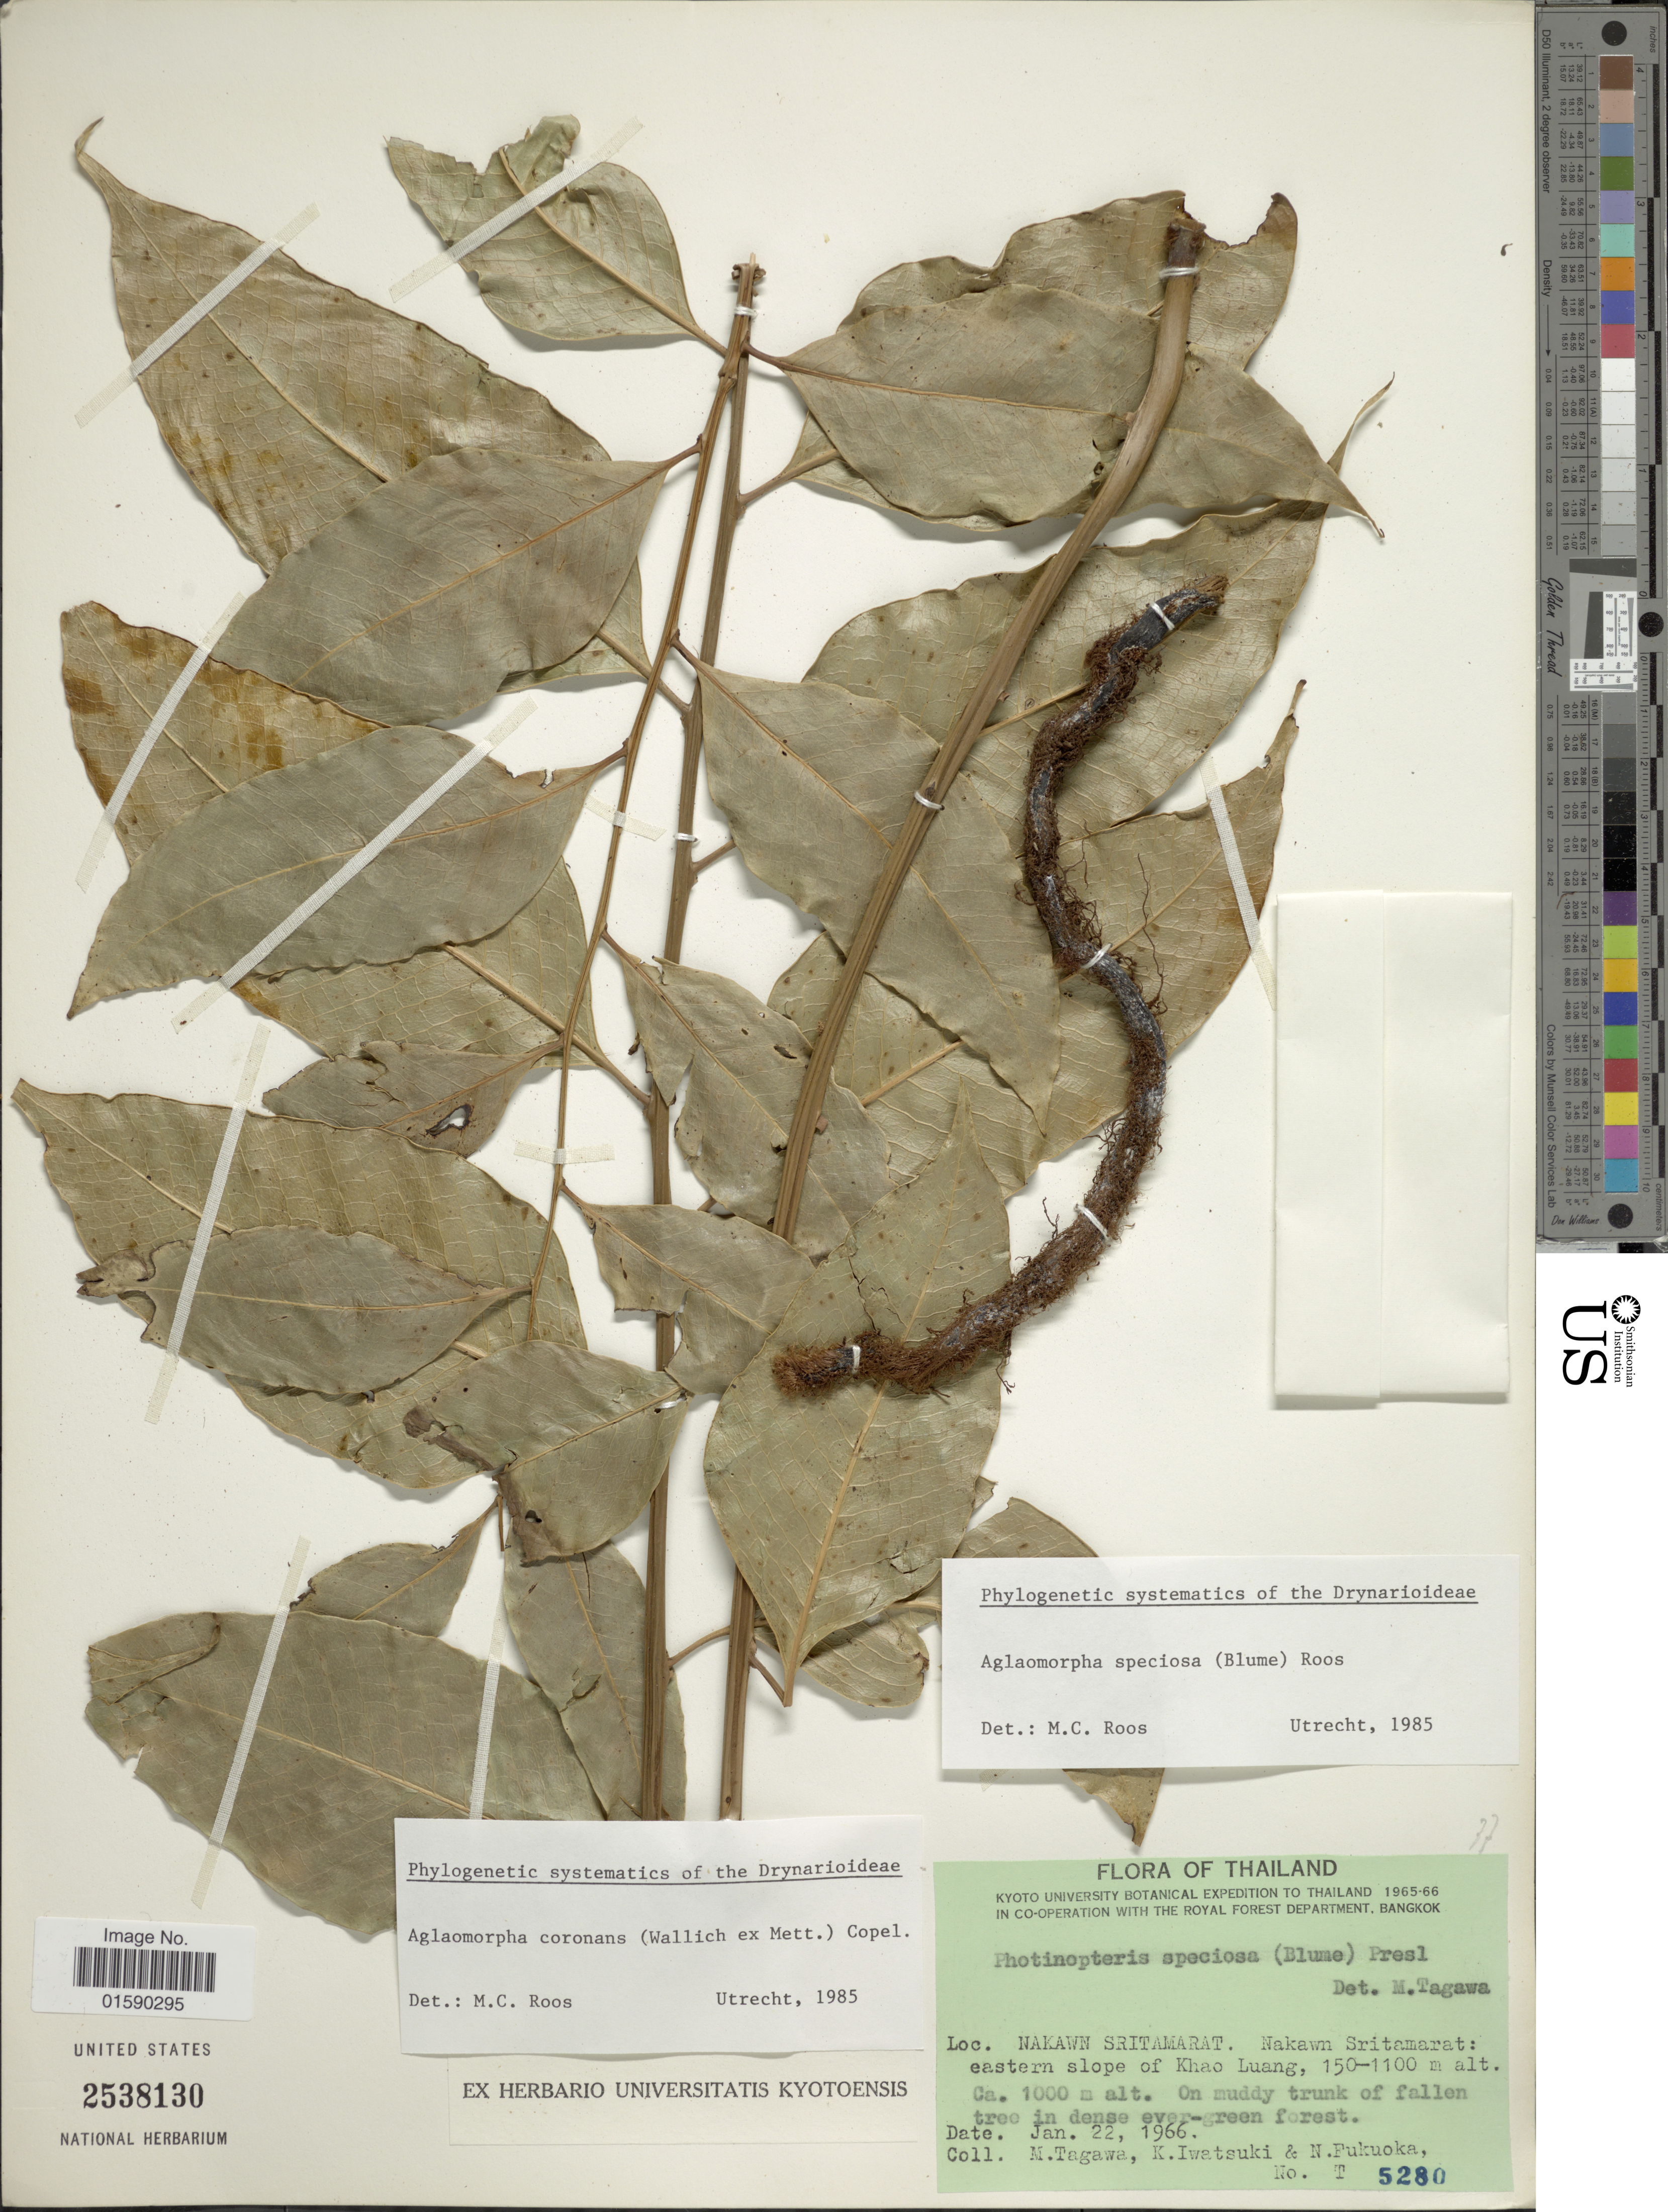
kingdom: Plantae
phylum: Tracheophyta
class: Polypodiopsida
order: Polypodiales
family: Polypodiaceae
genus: Aglaomorpha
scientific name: Aglaomorpha speciosa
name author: (Blume) M.C. Roos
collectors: M. Tagawa, K. Iwatsuki & N. Fukuoka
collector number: T5280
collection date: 1966-01-22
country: Thailand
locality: Thailand, Nakawn Sritamarat: eastern slope of Khao Luang.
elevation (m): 1000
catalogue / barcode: US 2538130